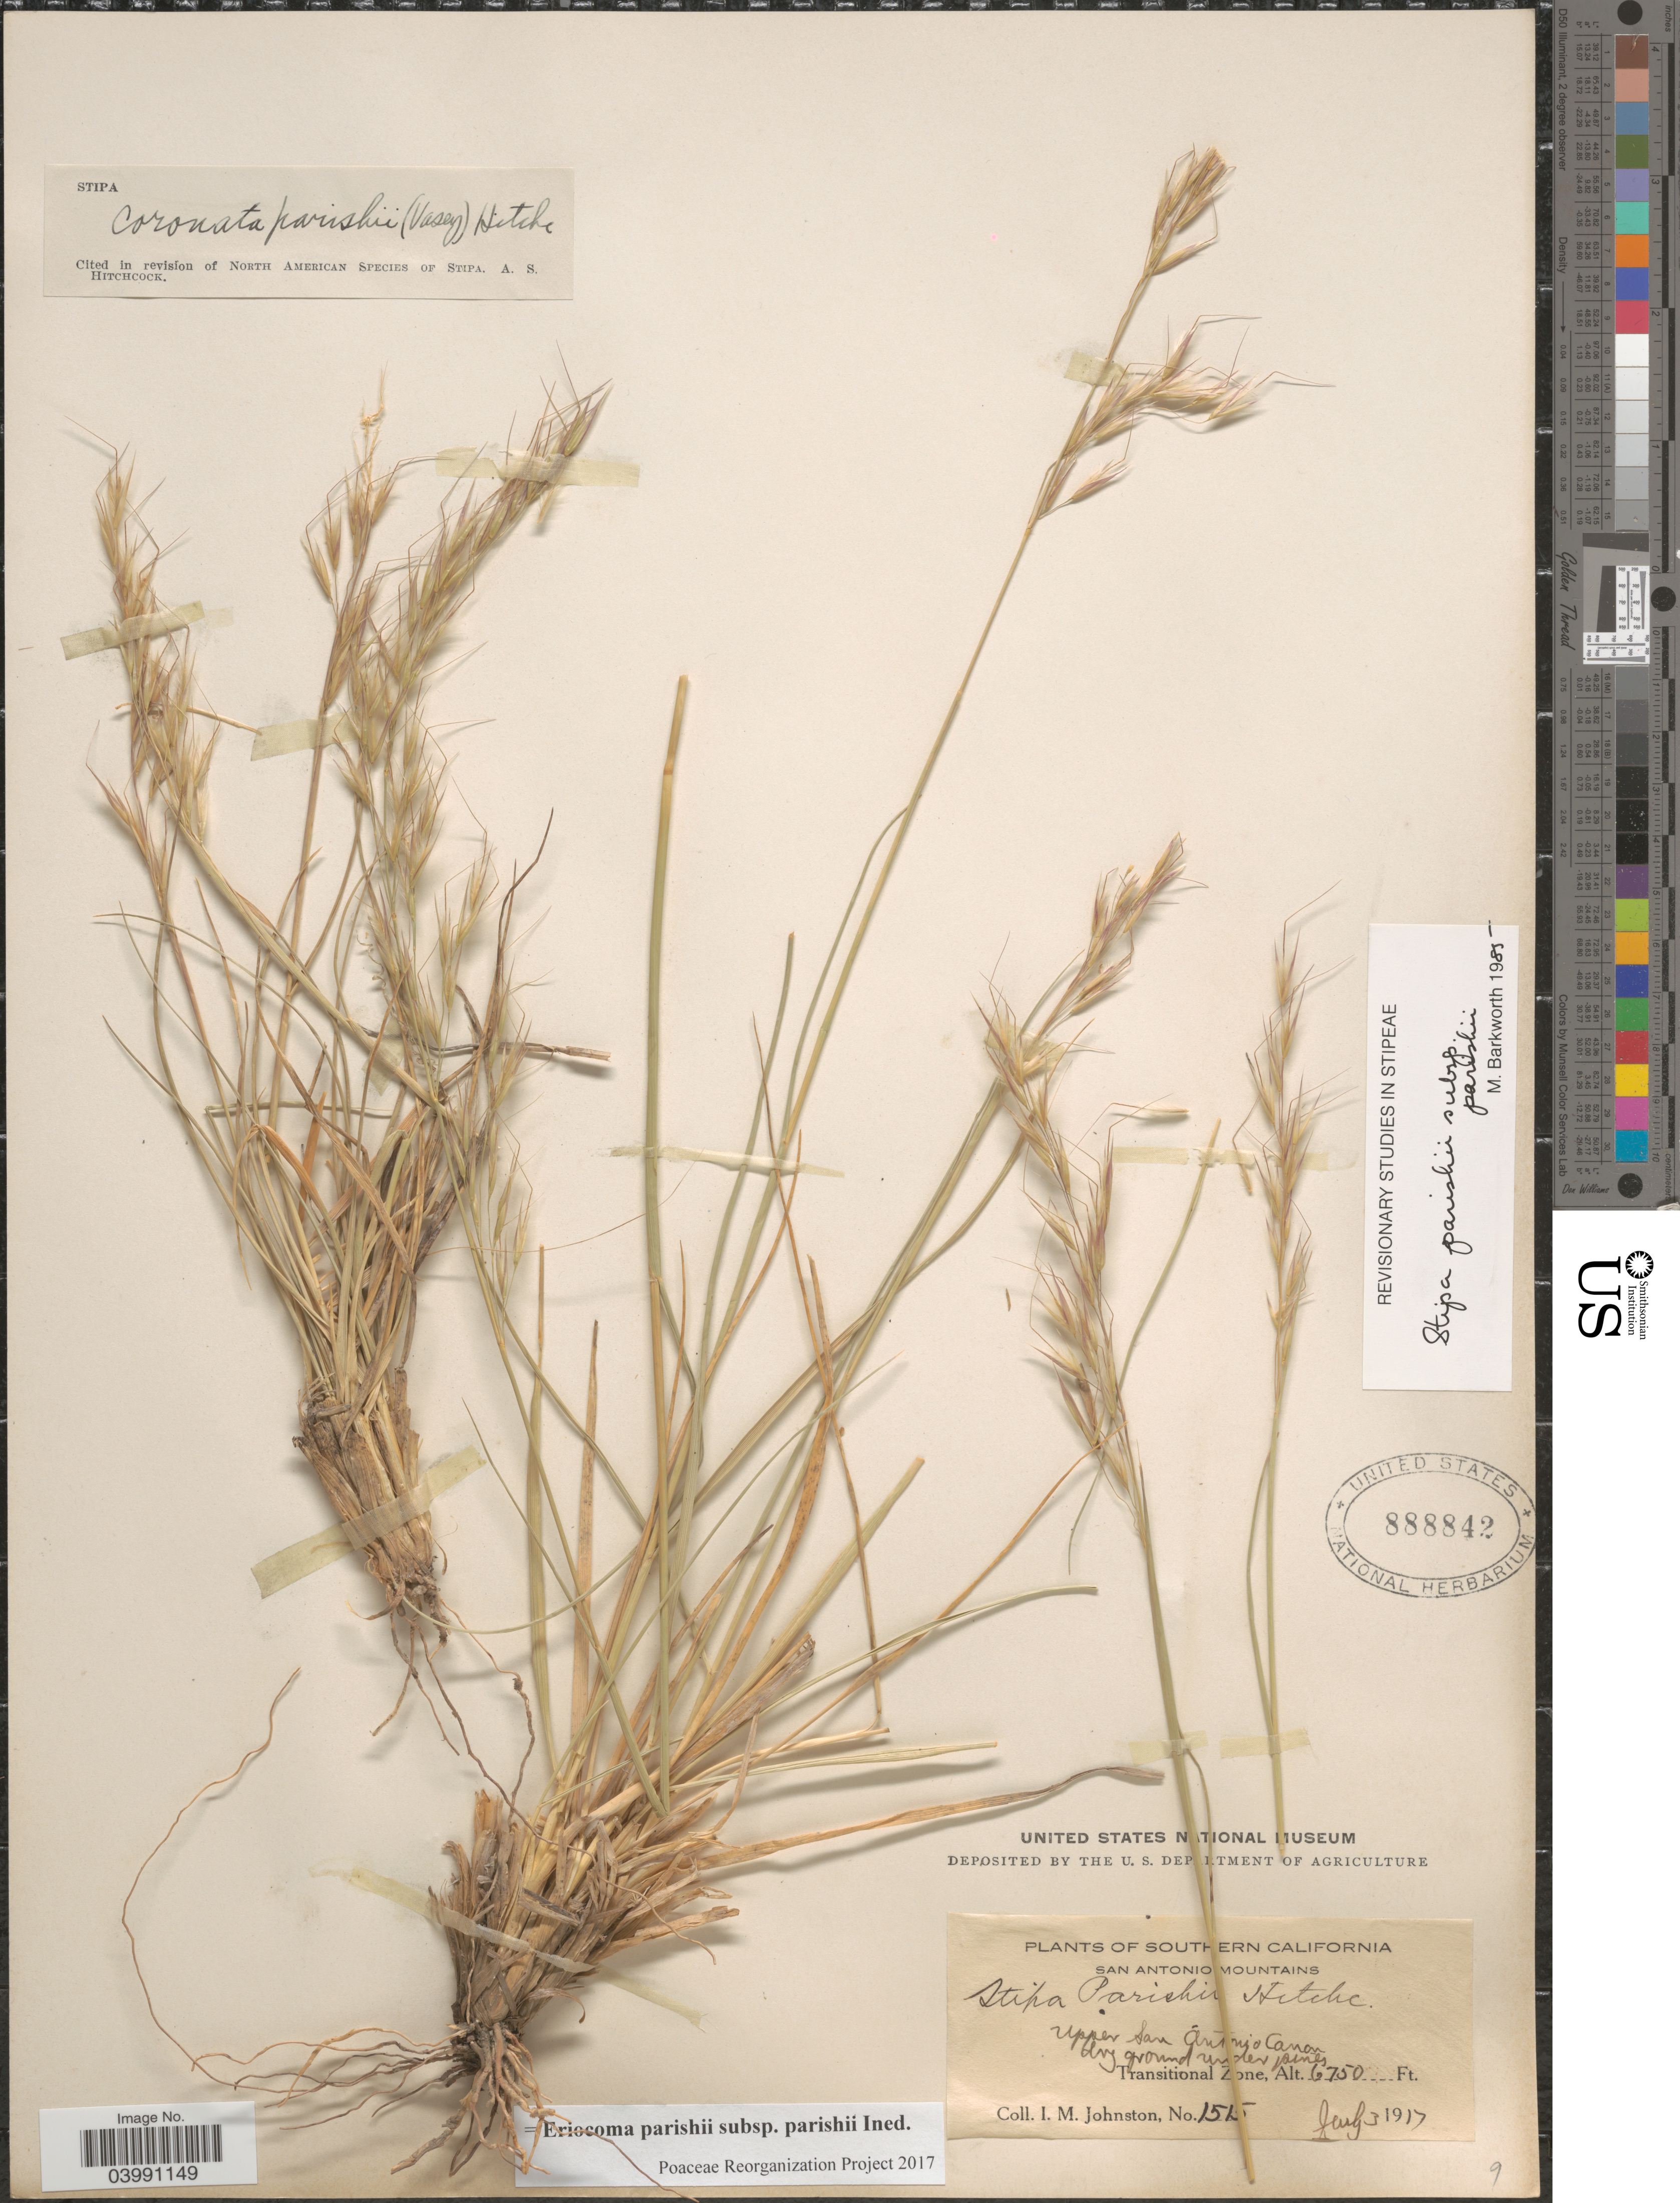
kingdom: Plantae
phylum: Tracheophyta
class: Liliopsida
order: Poales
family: Poaceae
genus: Eriocoma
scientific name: Eriocoma parishii subsp. parishii ined.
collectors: I.M. Johnston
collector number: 1515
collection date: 1917-07-03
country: United States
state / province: California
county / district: Los Angeles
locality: Southern California. San Antonio Mountains. Upper San Antonio Canon. Transitional Zone.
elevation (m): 2057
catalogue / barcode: US 888842